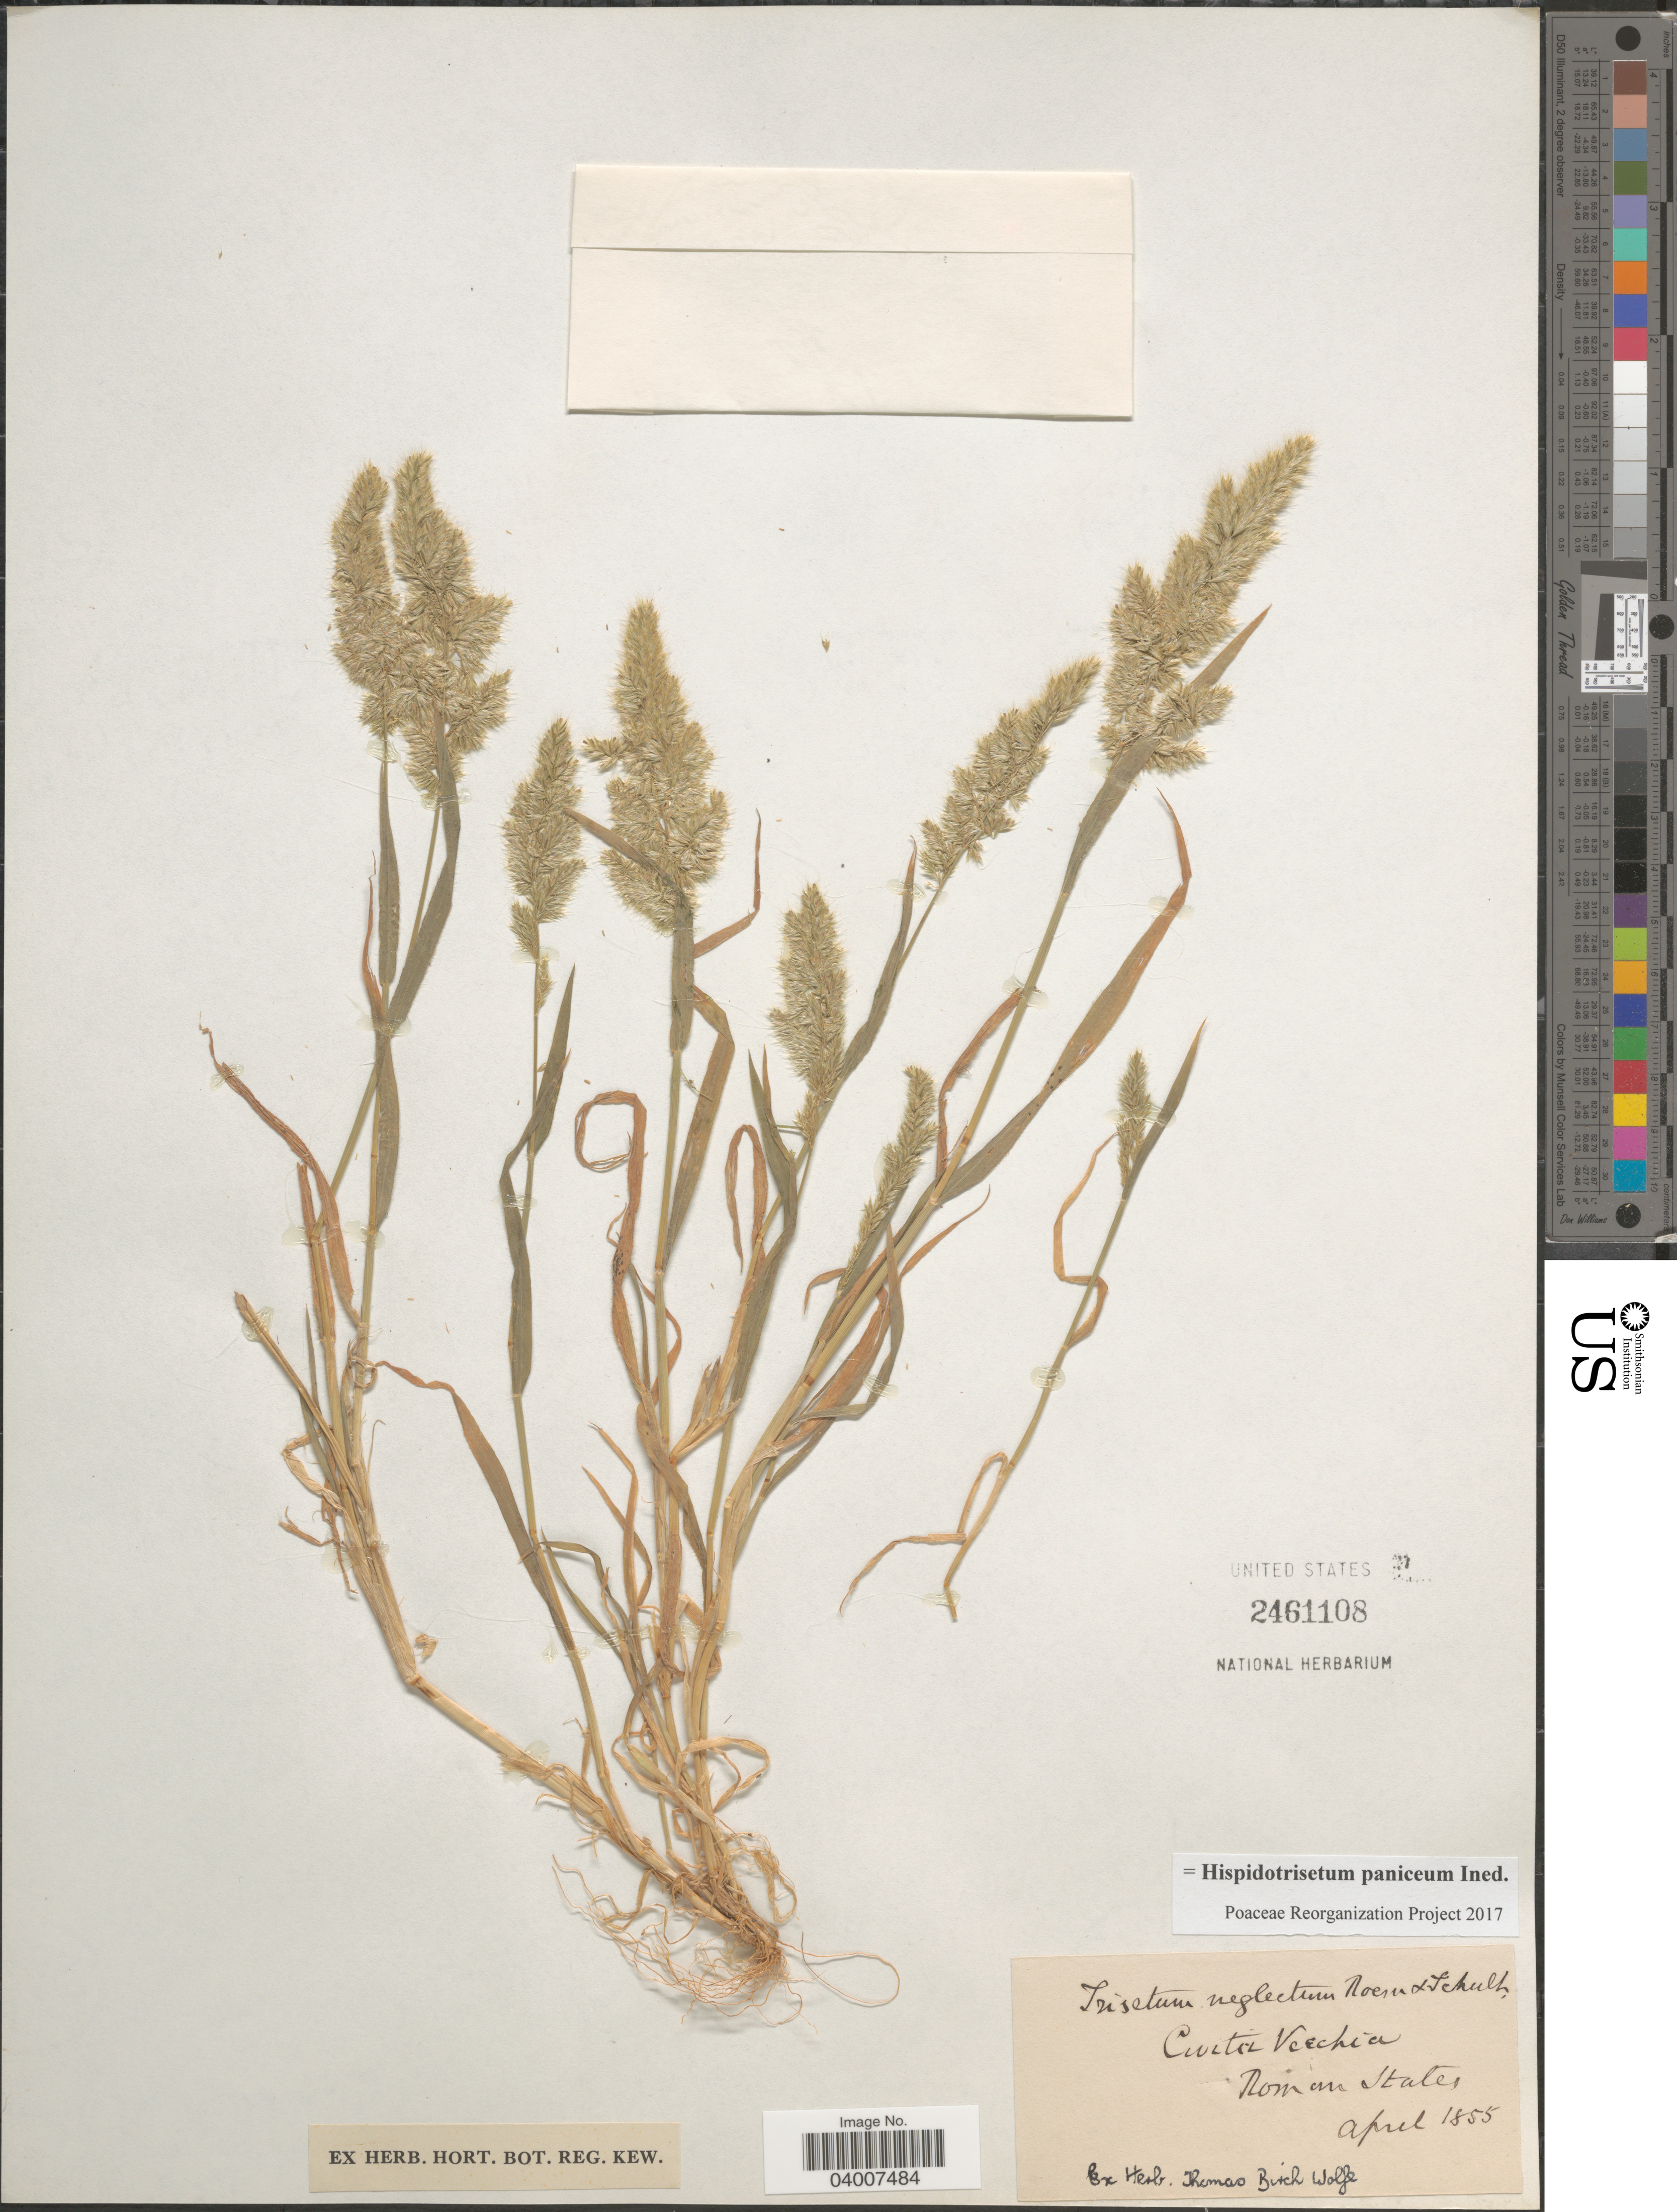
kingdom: Plantae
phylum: Tracheophyta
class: Liliopsida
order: Poales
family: Poaceae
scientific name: Hispidotrisetum paniceum ined.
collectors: Ex herb. Thomas Birch Wolfe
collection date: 1855-04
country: Italy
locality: Civita Vecchia. Roman States.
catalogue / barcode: US 2461108